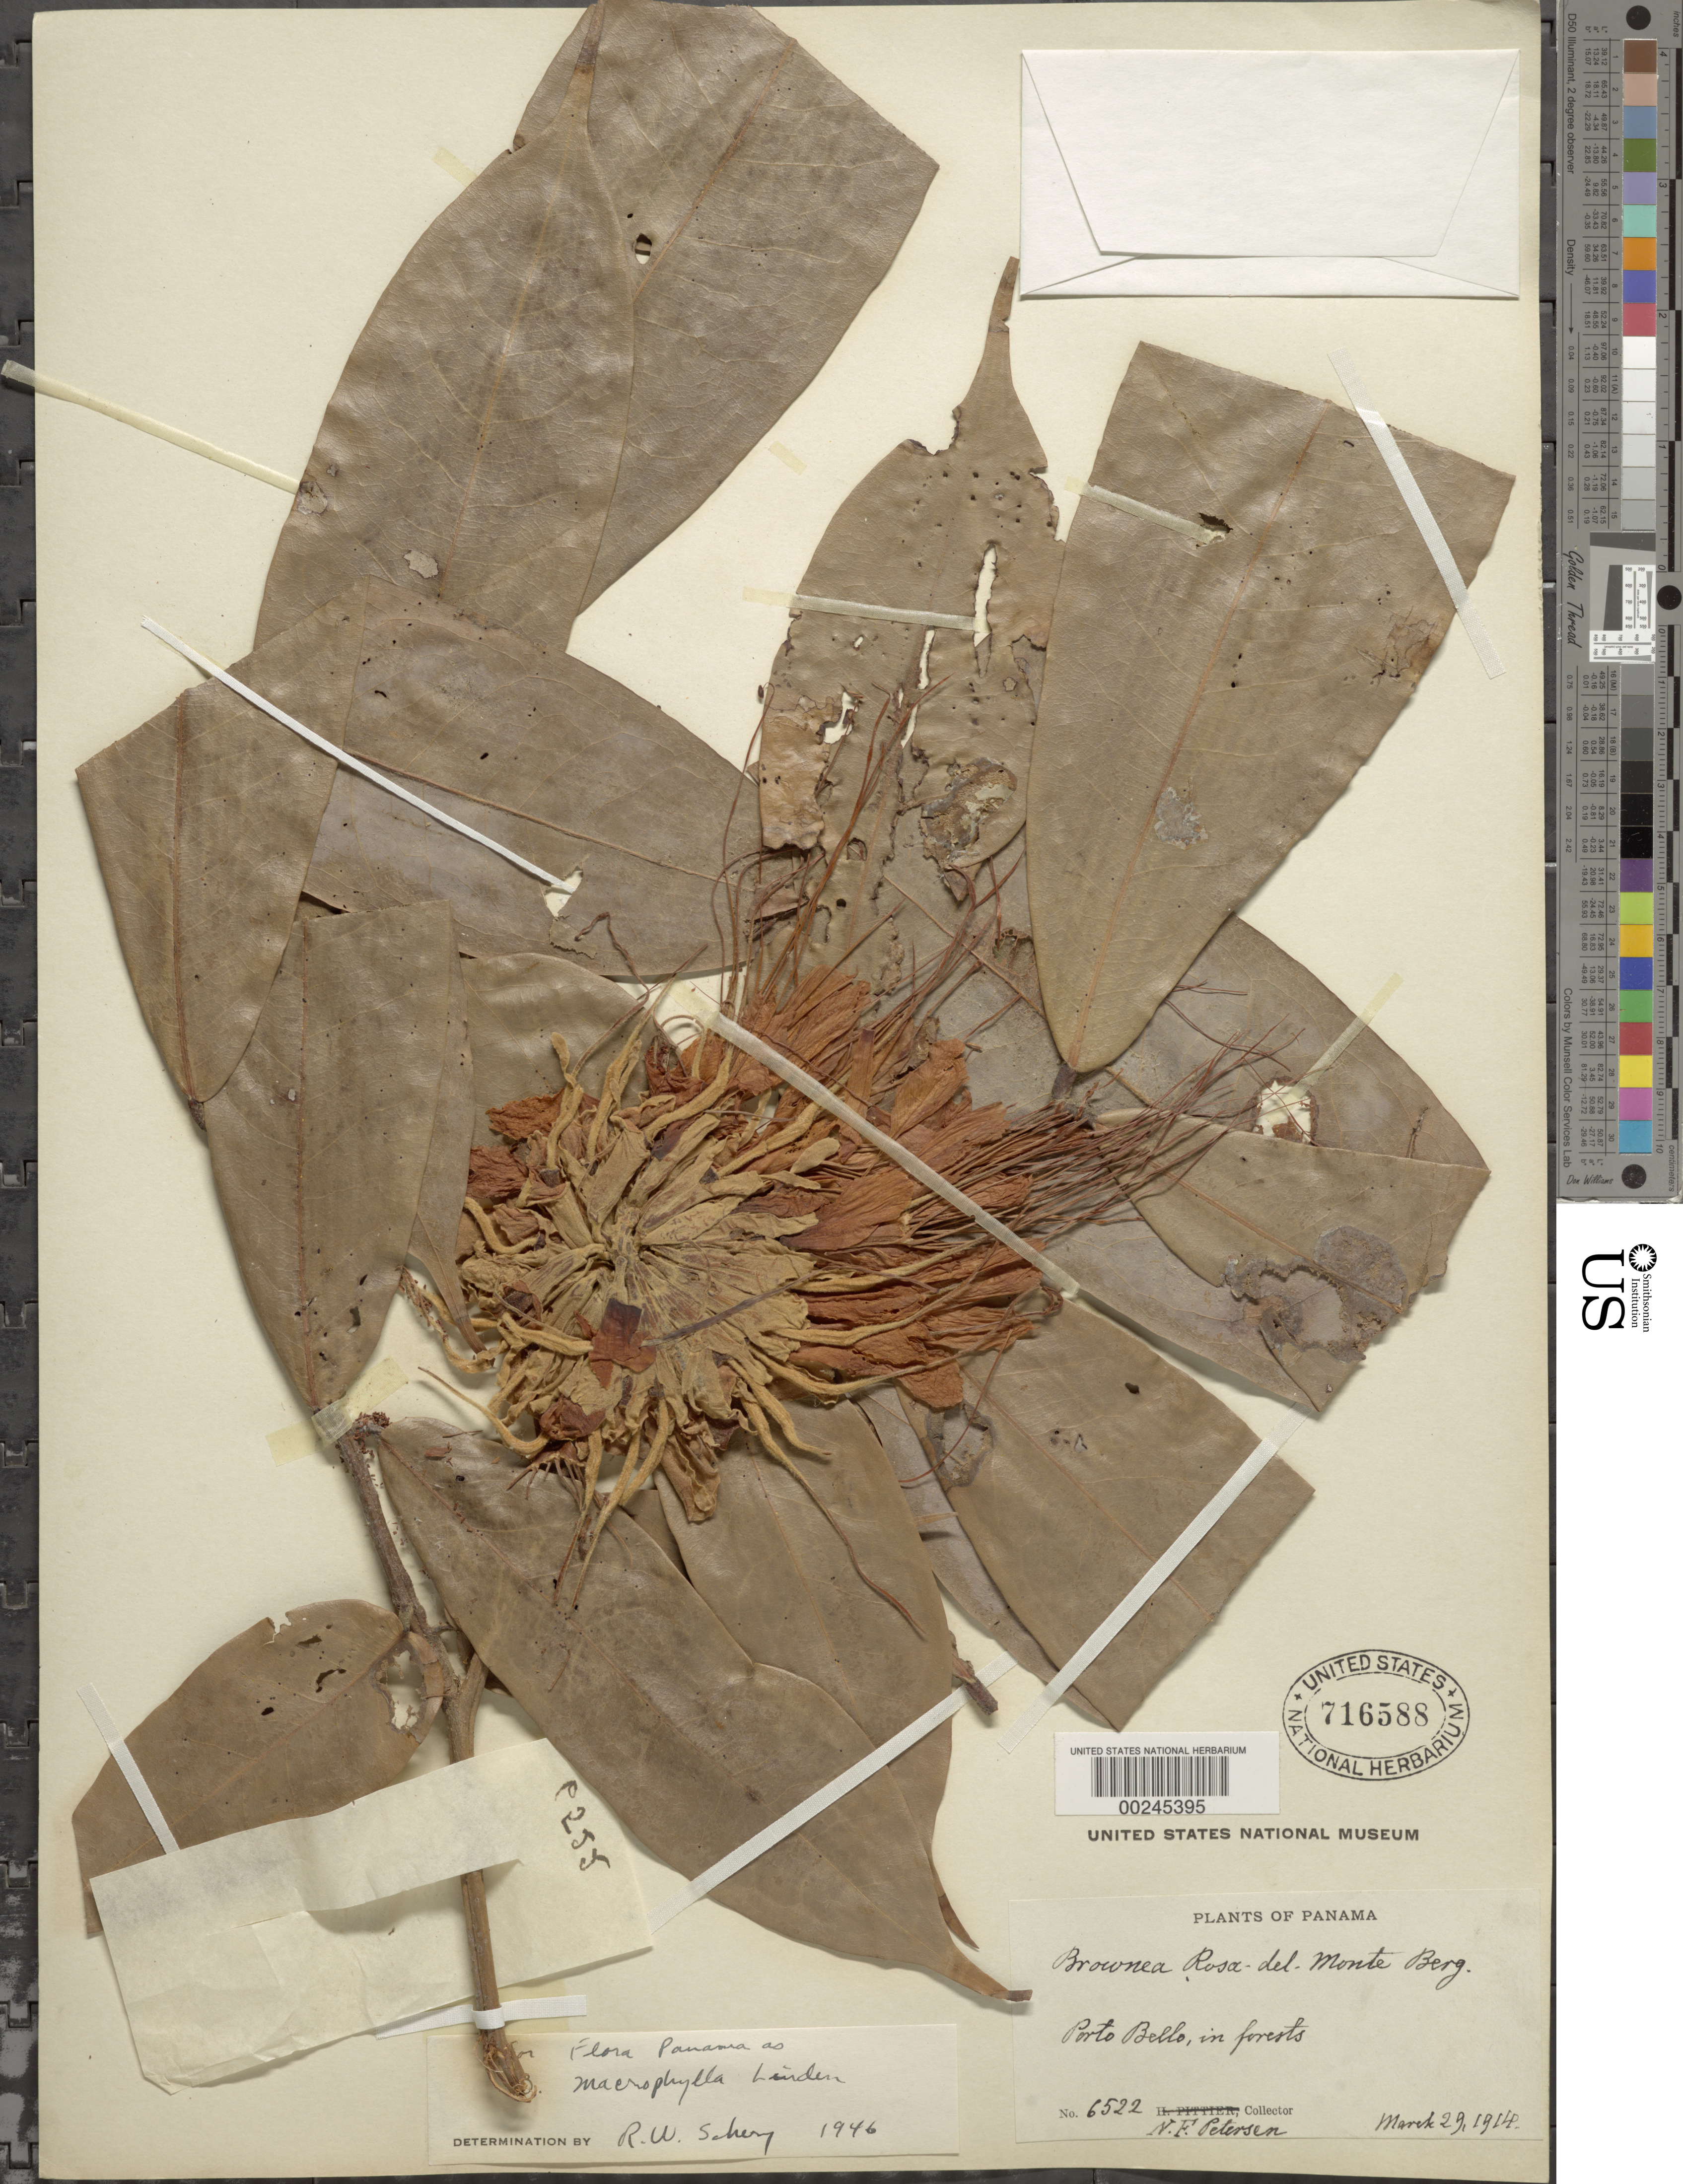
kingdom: Plantae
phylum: Tracheophyta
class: Magnoliopsida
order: Fabales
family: Fabaceae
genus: Brownea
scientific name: Brownea macrophylla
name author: B.L. Linden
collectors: N. F. Peterson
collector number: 6522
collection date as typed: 29 Mar 1914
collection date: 1914-03-29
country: Panama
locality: Portobello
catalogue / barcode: US 716588